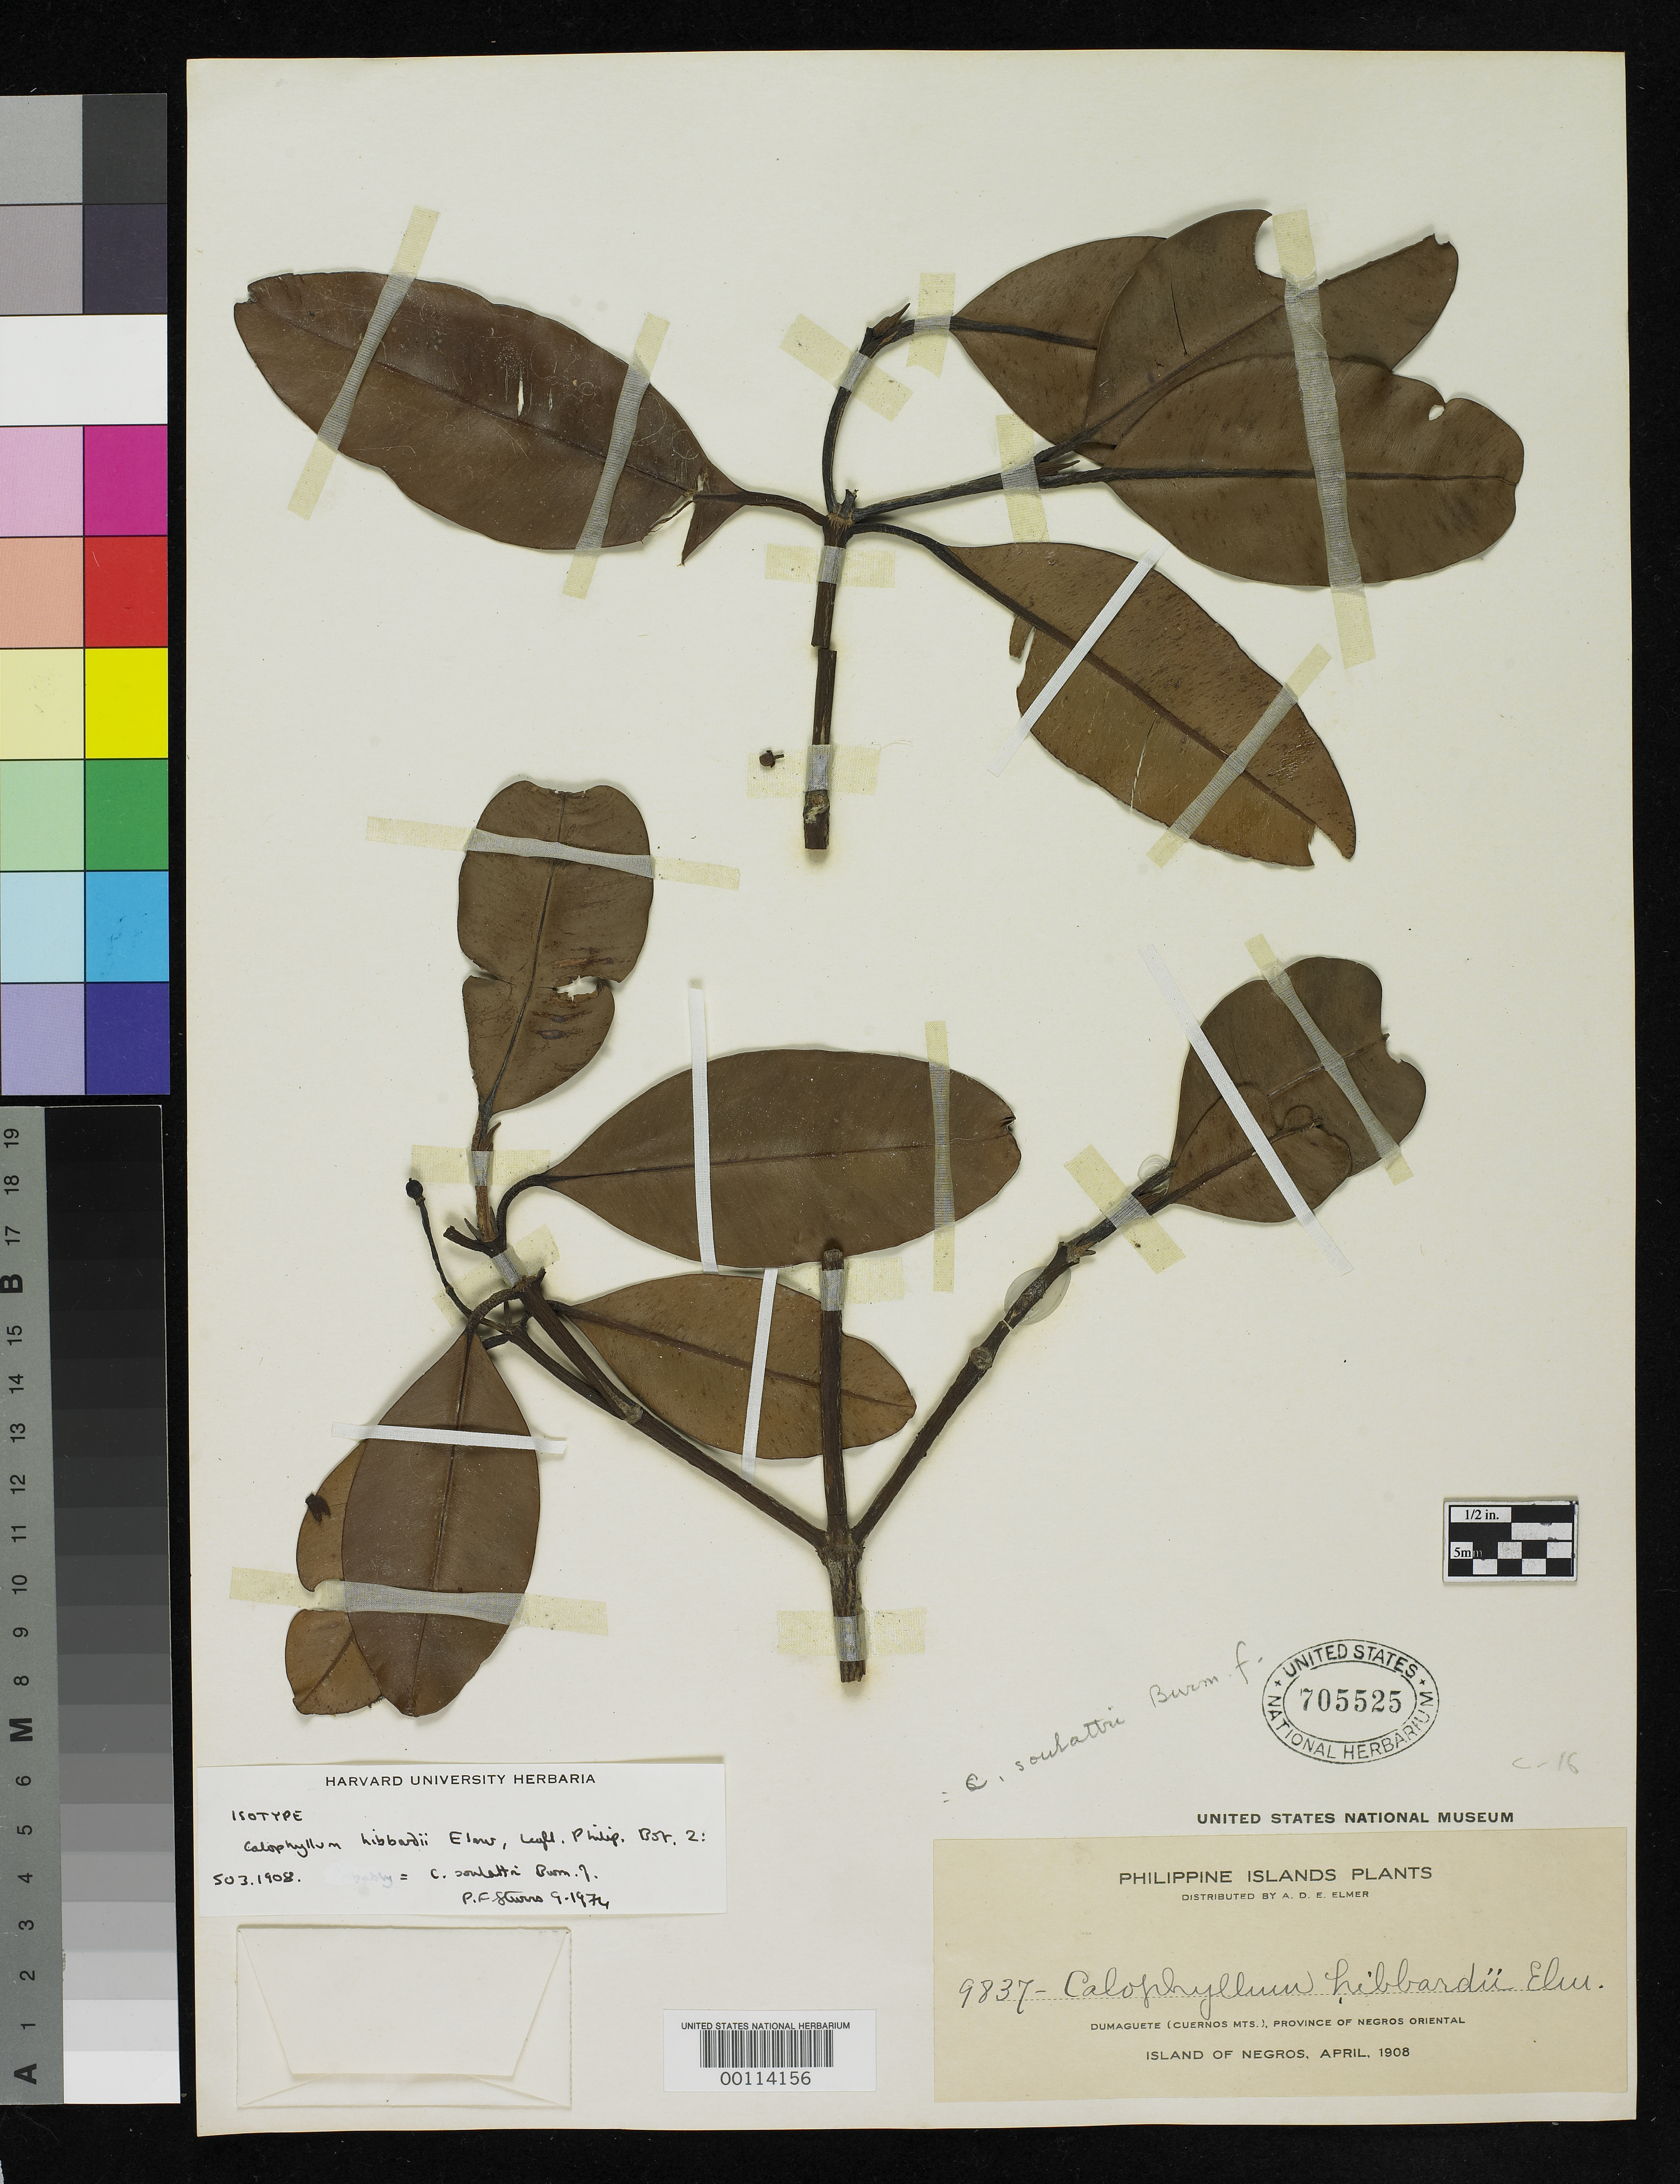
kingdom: Plantae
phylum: Tracheophyta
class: Magnoliopsida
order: Malpighiales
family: Calophyllaceae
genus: Calophyllum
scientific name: Calophyllum hibbardii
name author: Elmer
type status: Isotype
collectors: A. D. E. Elmer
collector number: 9837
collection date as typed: Apr 1908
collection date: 1908-04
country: Philippines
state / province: Central Visayas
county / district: Negros Oriental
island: Negros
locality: Dumaguete (Cuernos Mt.).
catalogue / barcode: US 705525